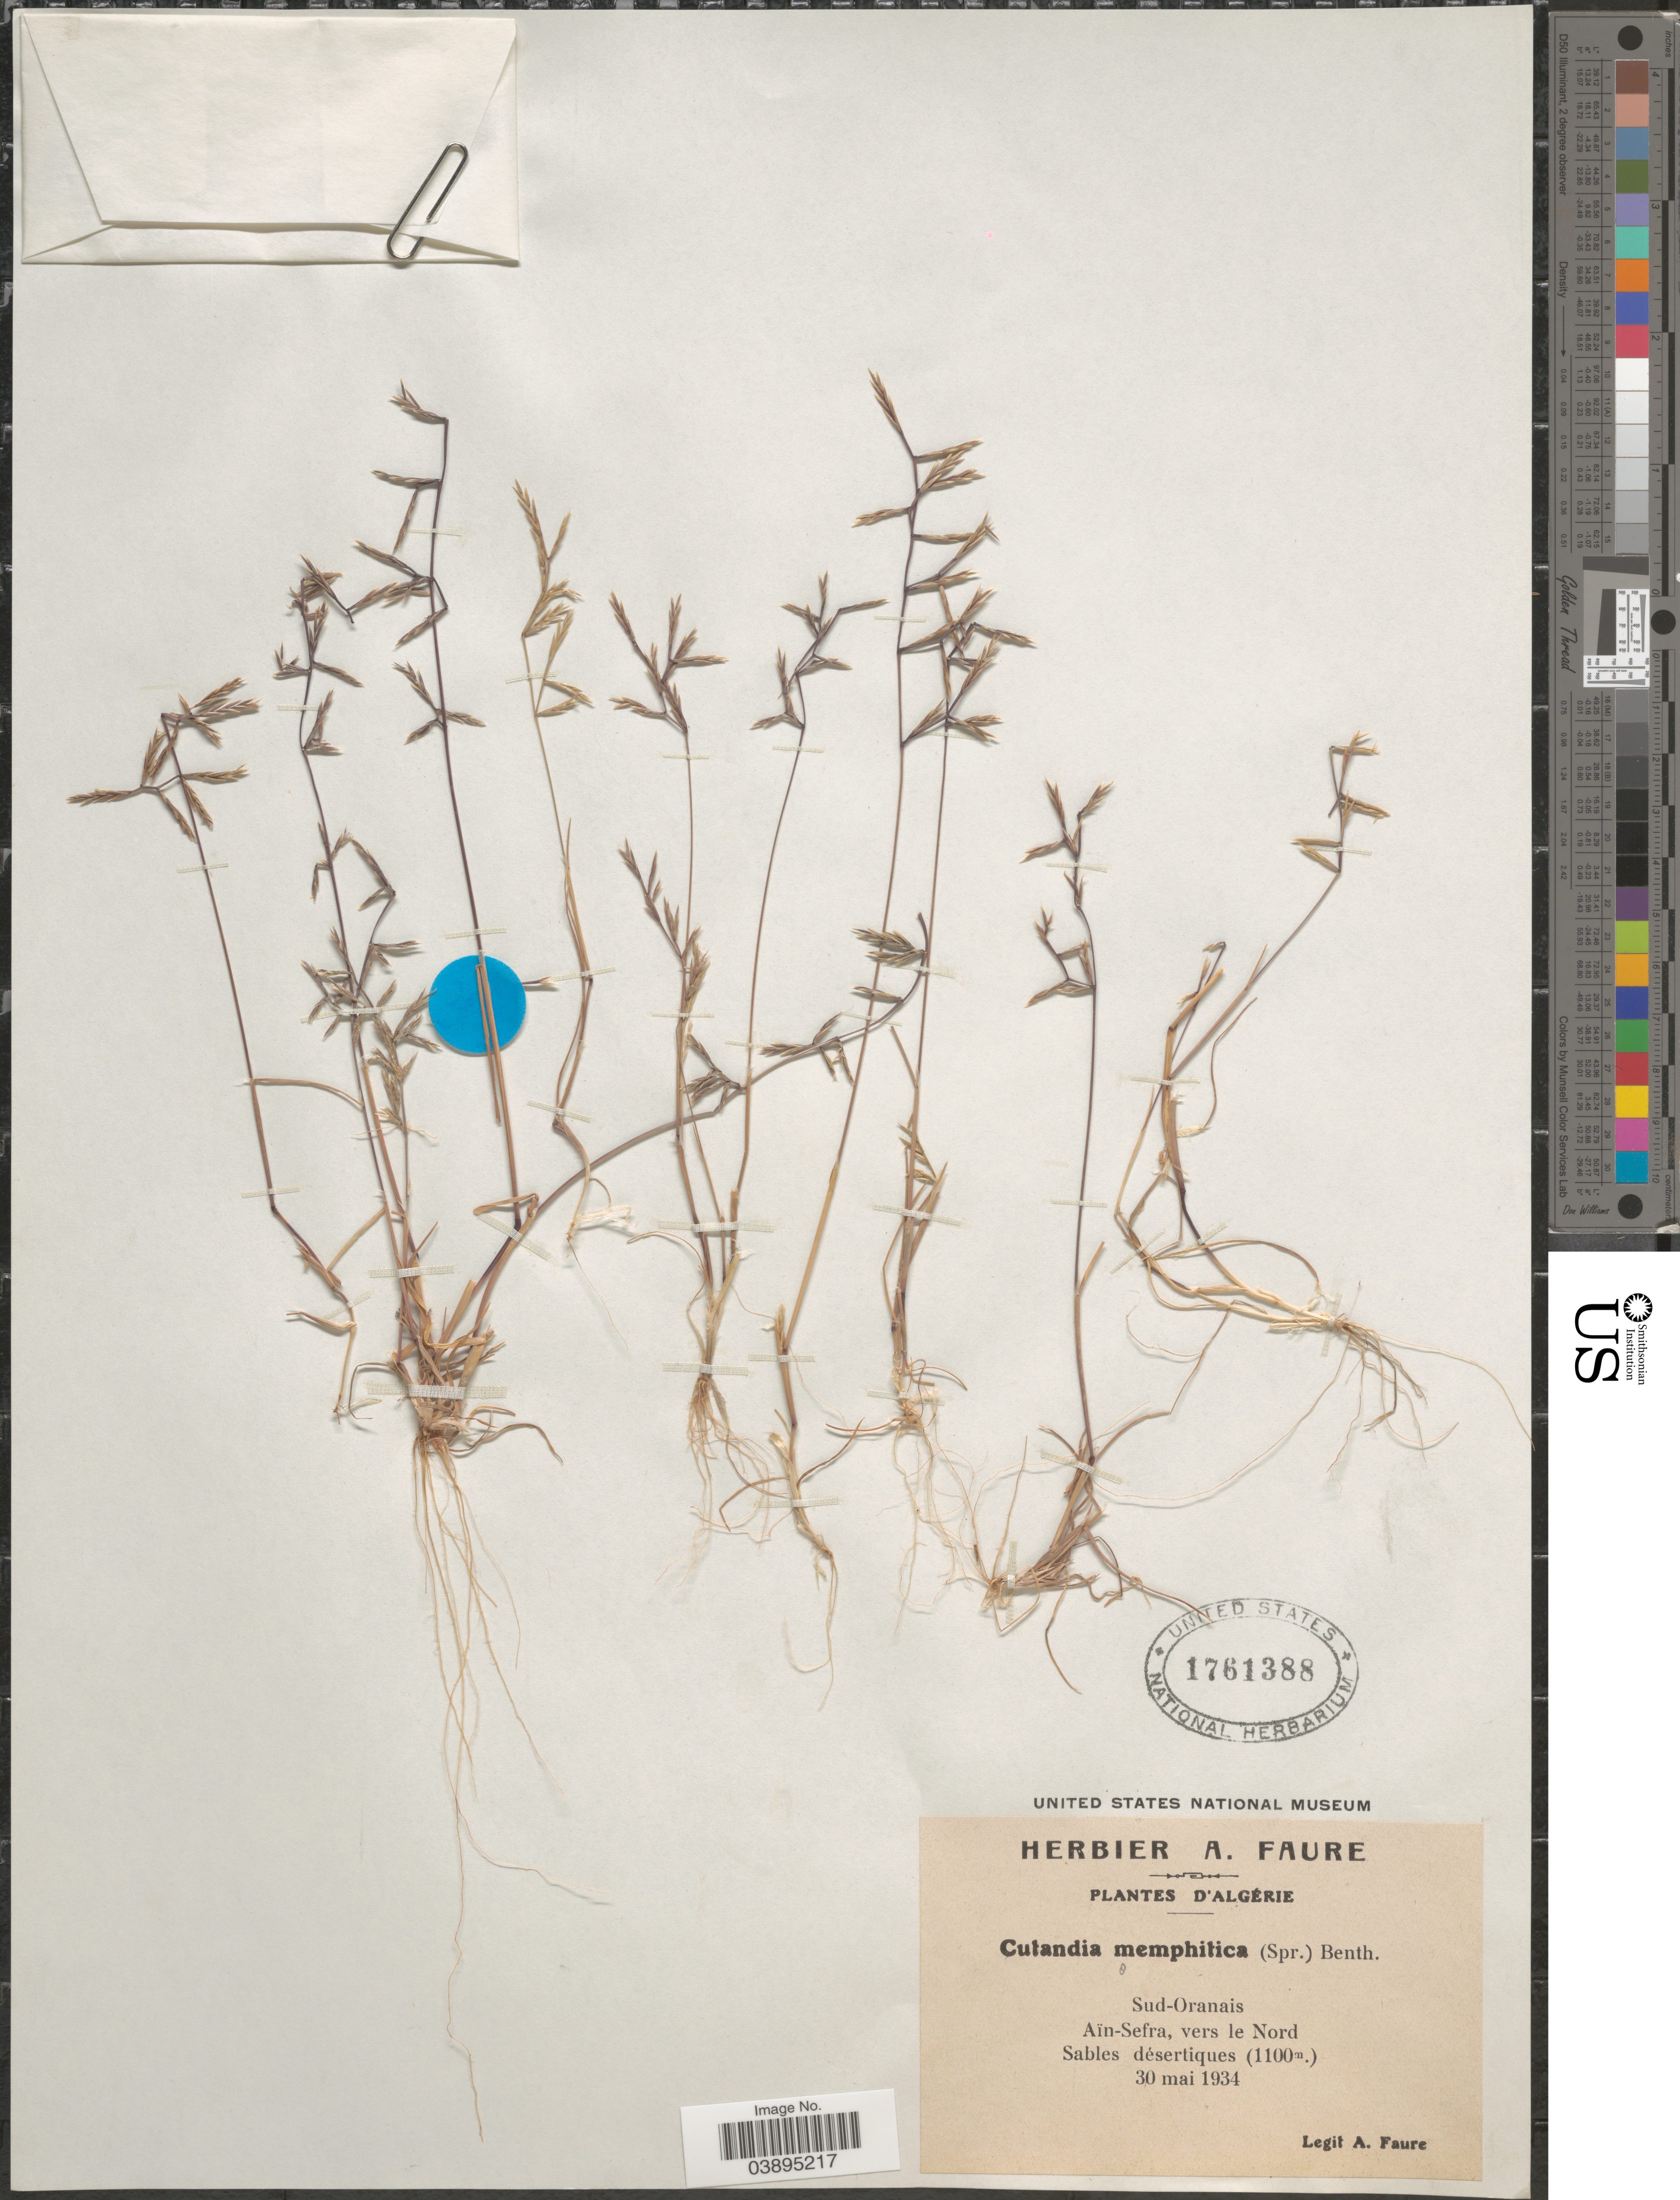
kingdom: Plantae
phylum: Tracheophyta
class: Liliopsida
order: Poales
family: Poaceae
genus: Cutandia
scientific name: Cutandia memphitica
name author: (Spreng.) K. Richt.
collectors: A. Faure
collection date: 1934-05-30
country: Algeria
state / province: Oran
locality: Sud-Oranais. Aïn-Sefra, vers le Nord.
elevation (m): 1100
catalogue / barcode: US 1761388